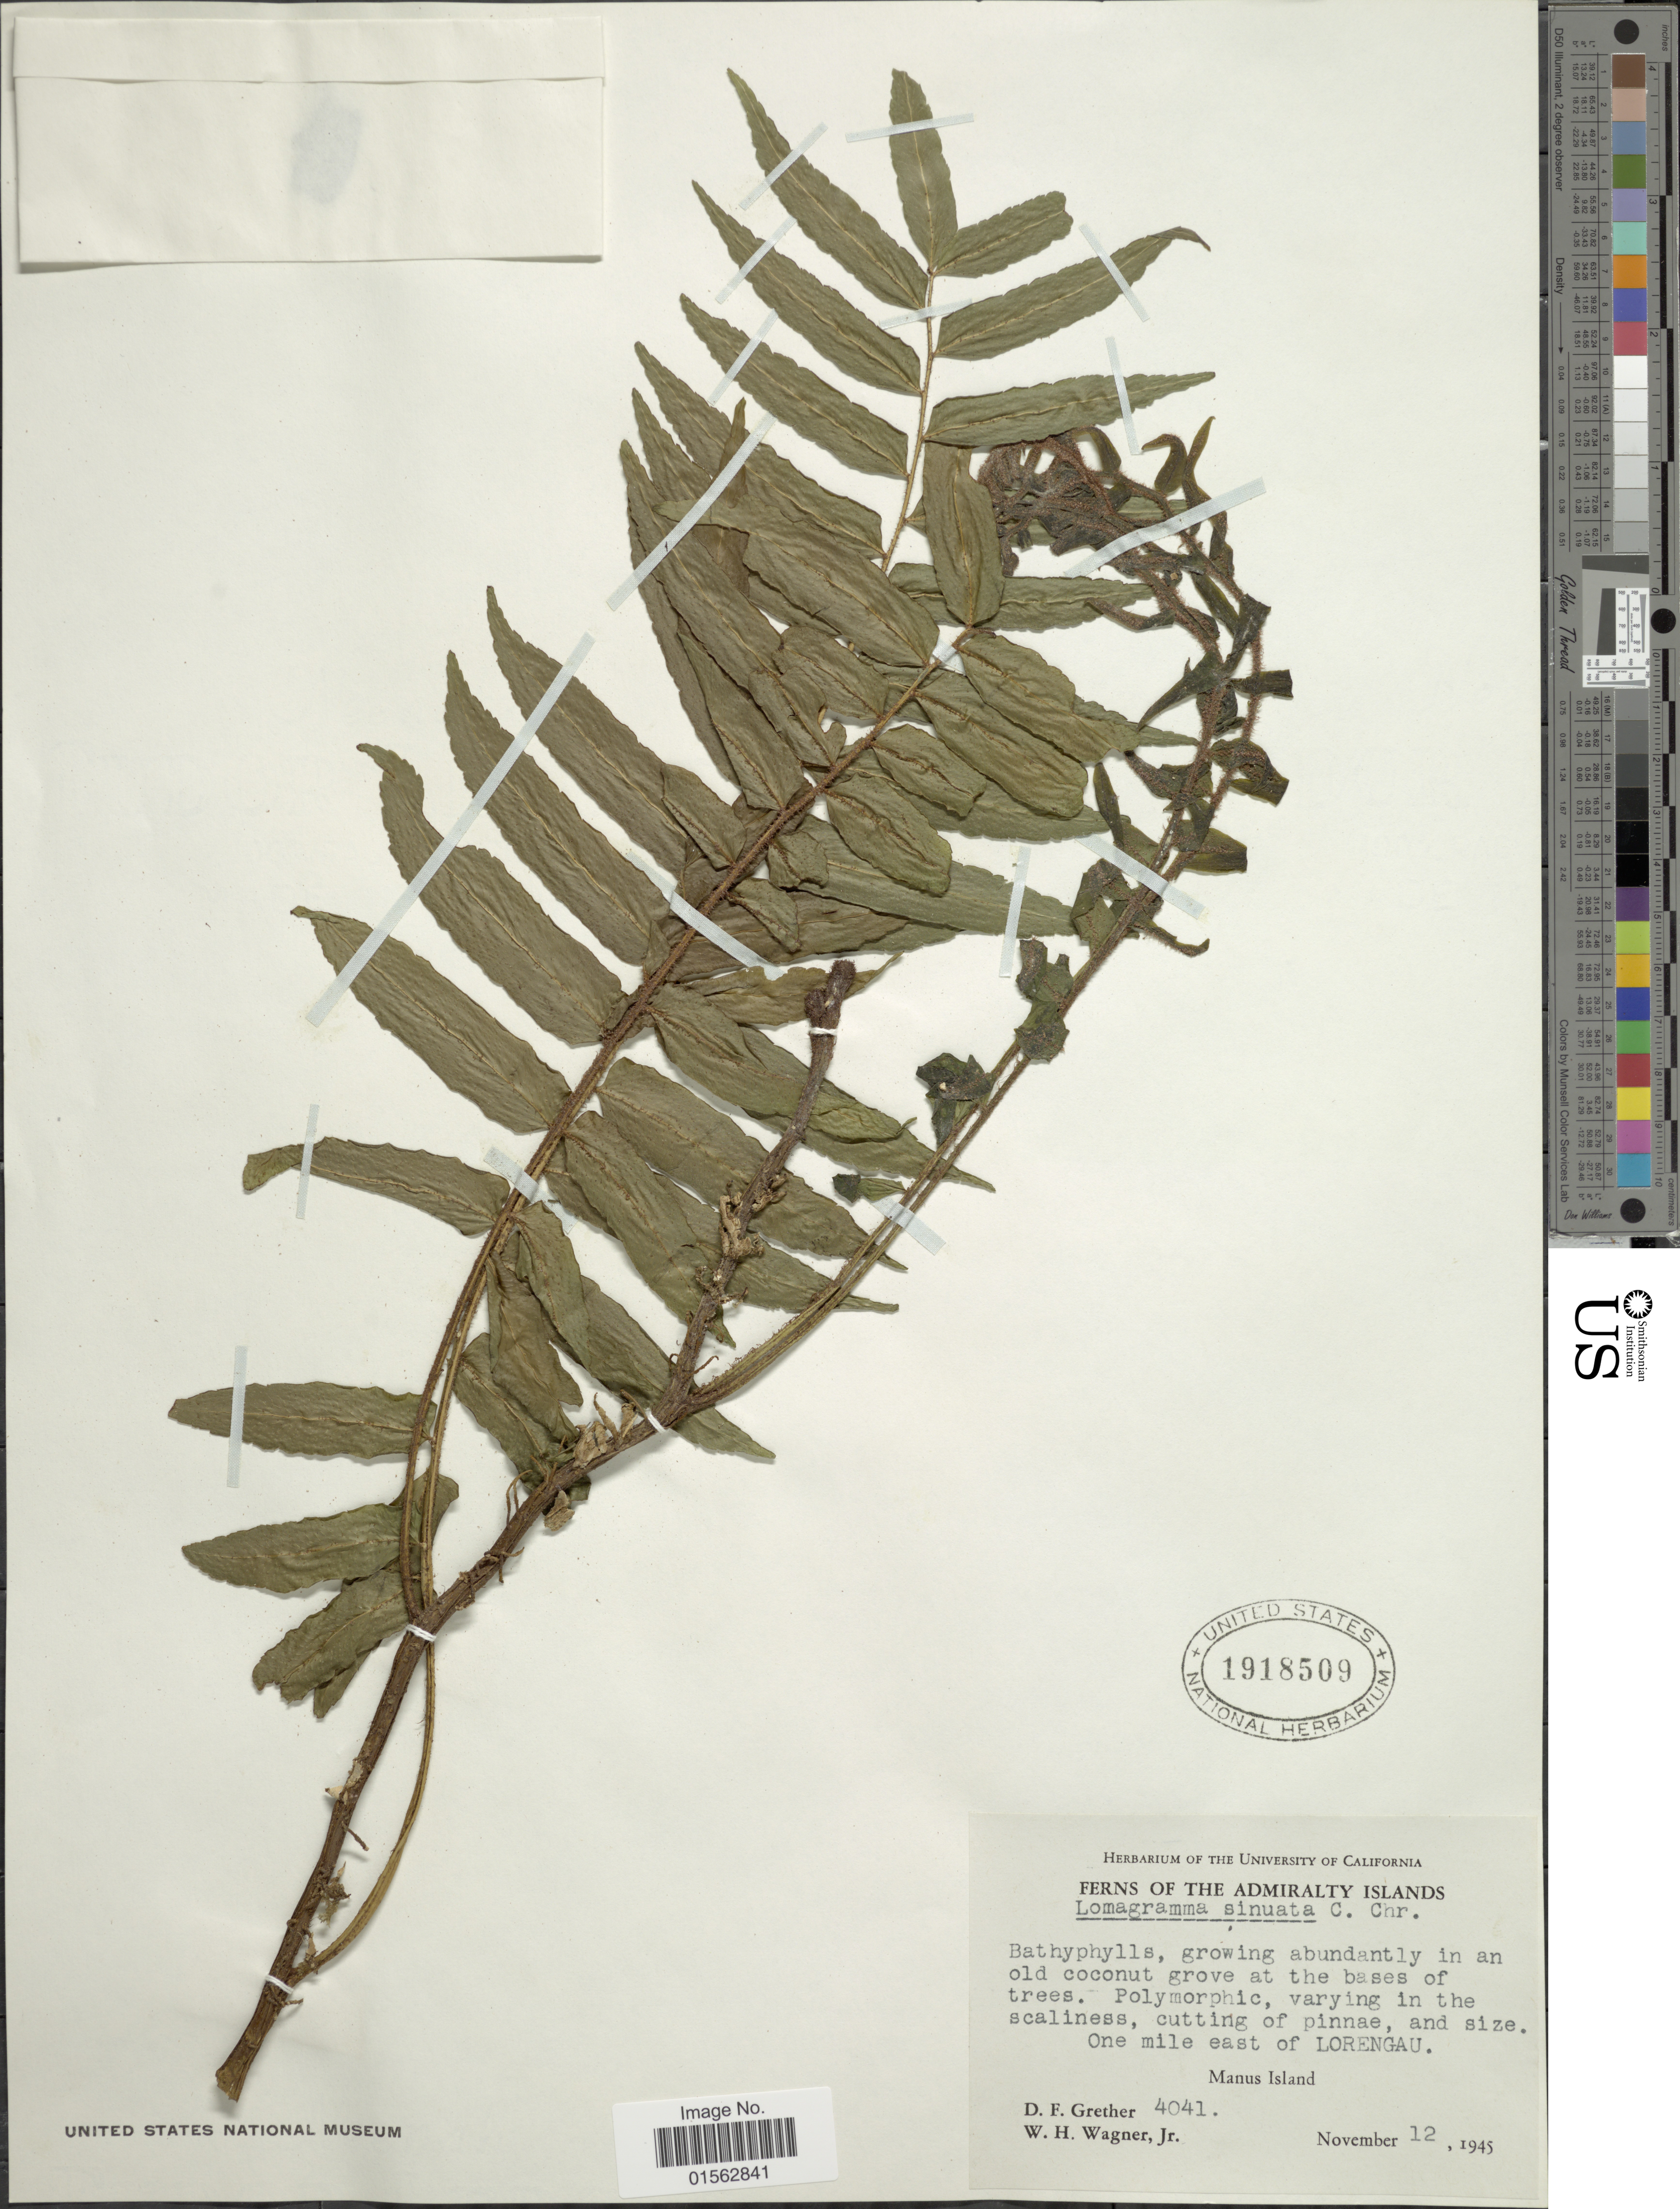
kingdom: Plantae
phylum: Tracheophyta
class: Polypodiopsida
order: Polypodiales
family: Dryopteridaceae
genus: Lomagramma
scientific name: Lomagramma sinuata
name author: C. Chr.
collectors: D. F. Grether & W. H. Wagner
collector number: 4041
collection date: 1945-11-12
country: Papua New Guinea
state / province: Manus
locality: Admirality Islands, growing abundantly in an old coconut grove at the bases of trees, one mile east of Lorengau, Manus Island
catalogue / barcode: US 1918509